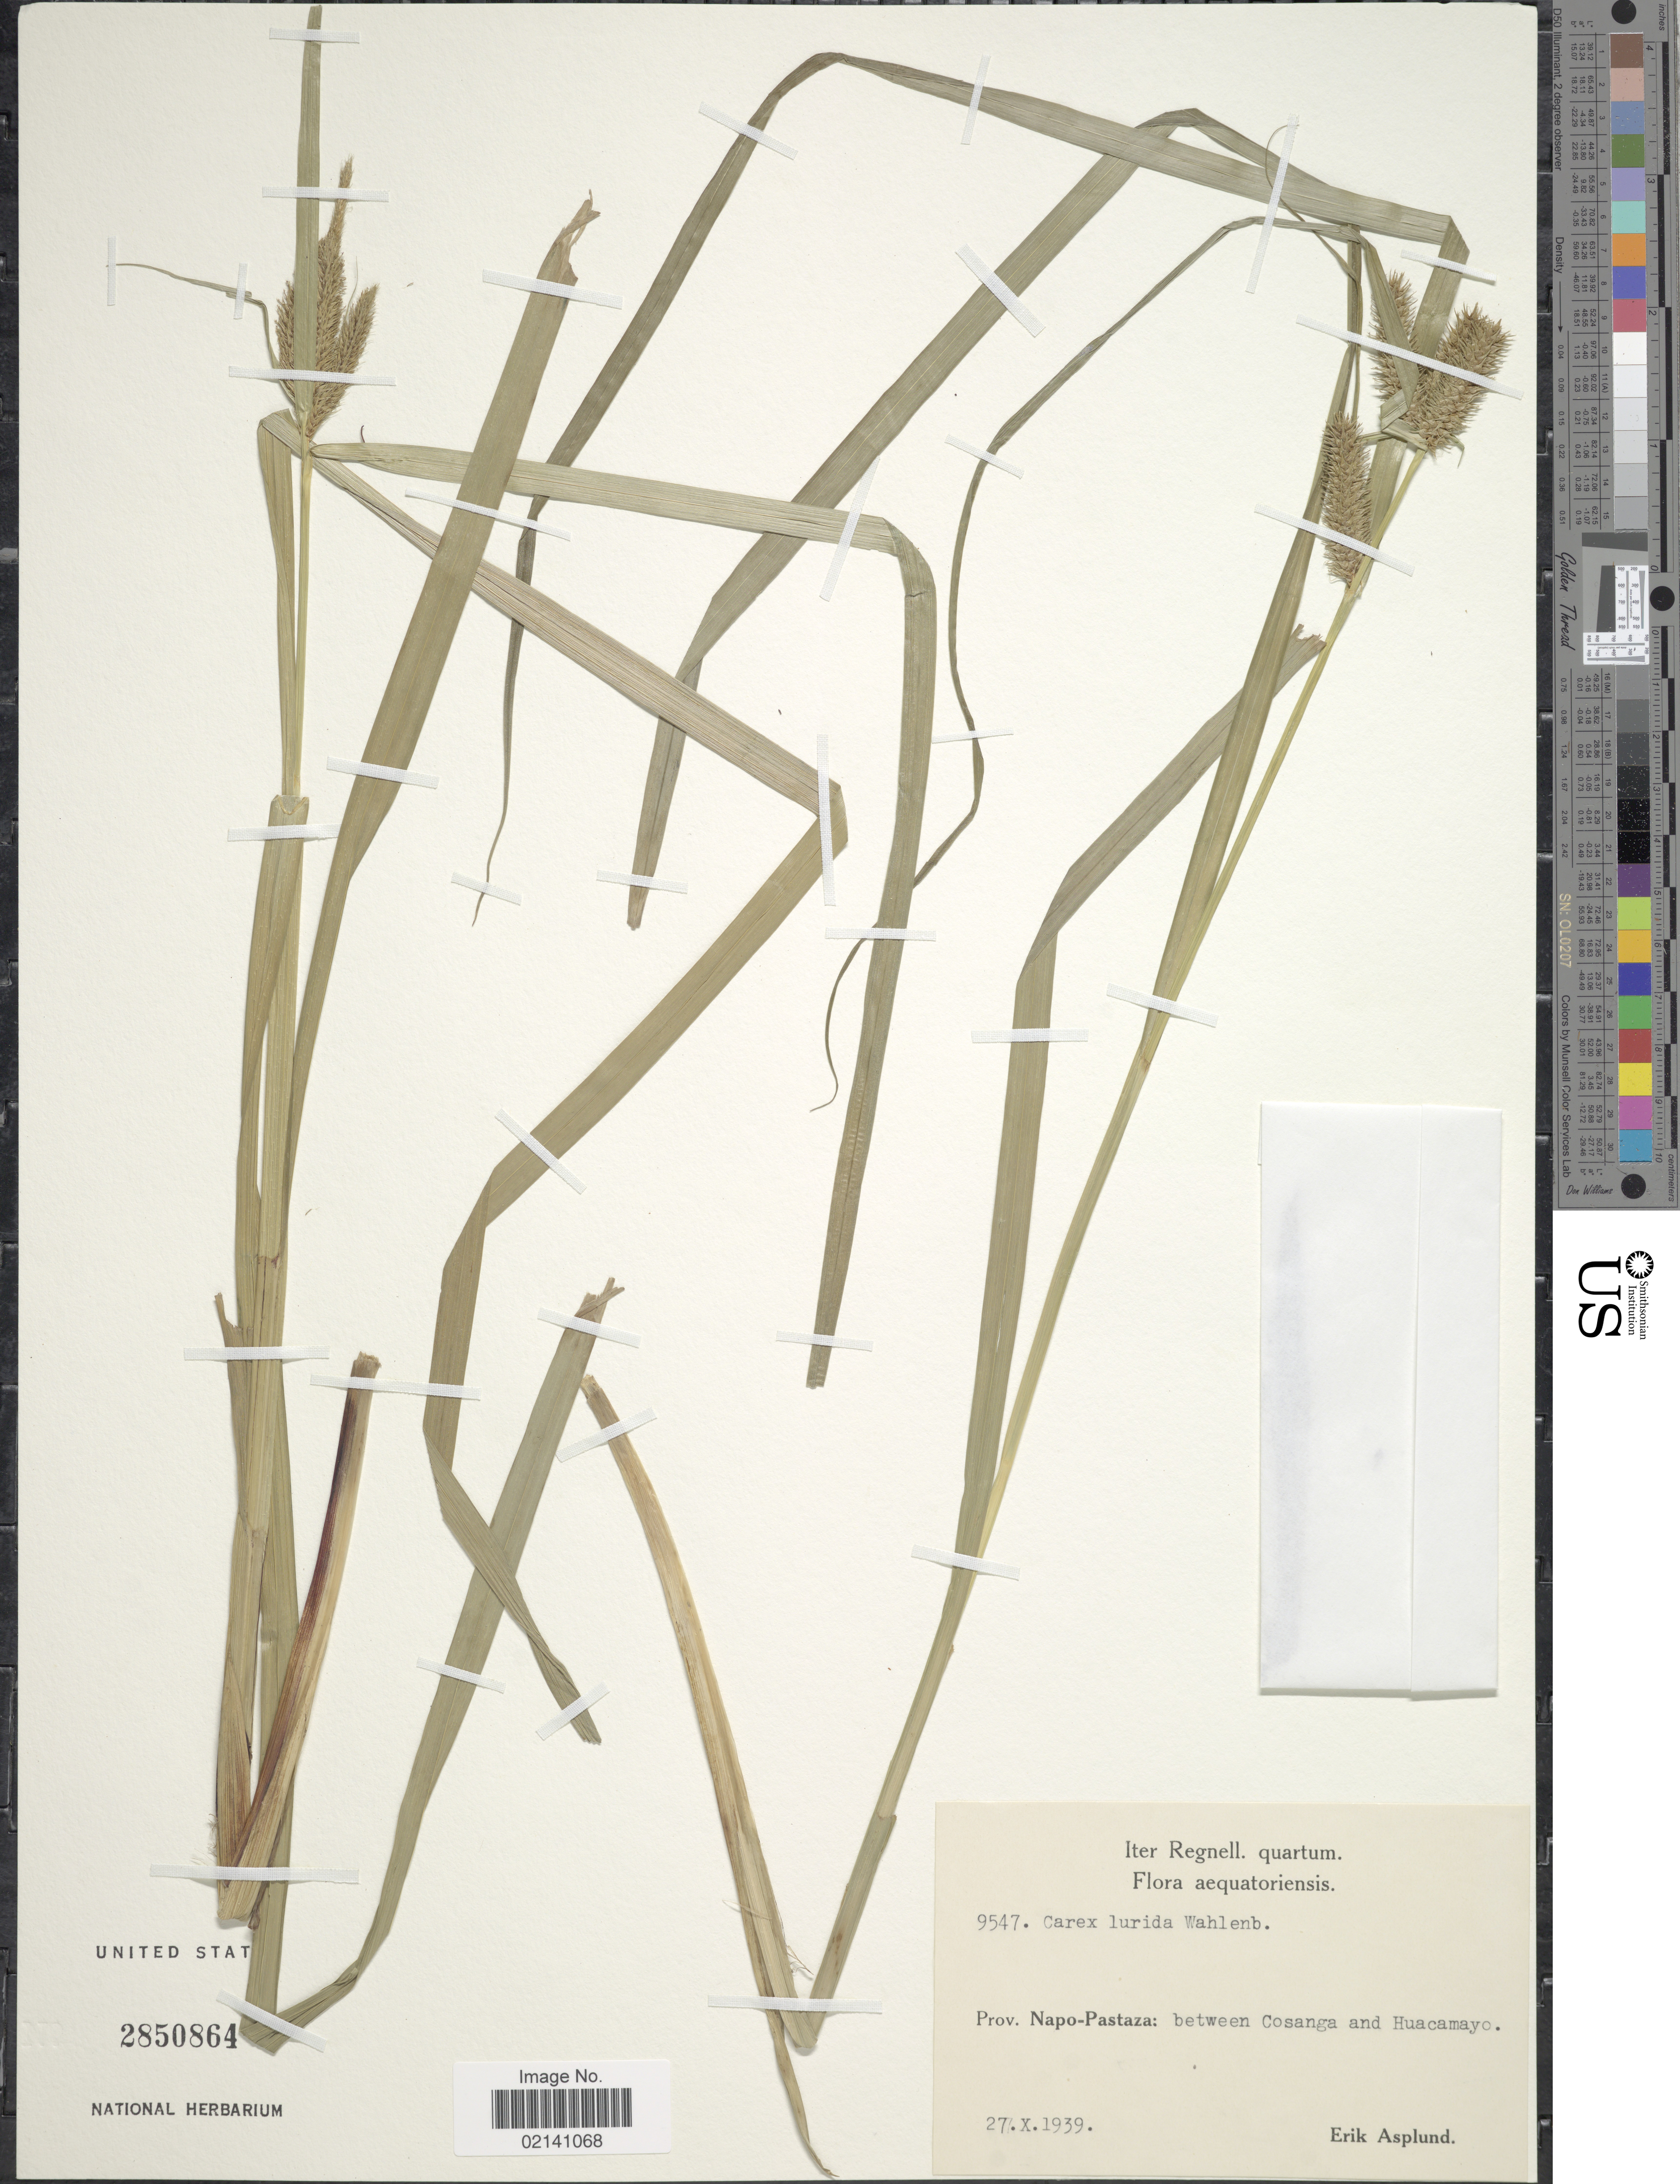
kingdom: Plantae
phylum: Tracheophyta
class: Liliopsida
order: Poales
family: Cyperaceae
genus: Carex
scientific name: Carex setigluma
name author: Reznicek & S. González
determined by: Jimnéz-Mejias, Pedro, (UPOS), Universidad Pablo de Olavide (SPAIN)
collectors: E. Asplund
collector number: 9547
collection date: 1939-10-27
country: Ecuador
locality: Prov. Napo-Pastaza: between Cosanga and Huacamayo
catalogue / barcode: US 2850864